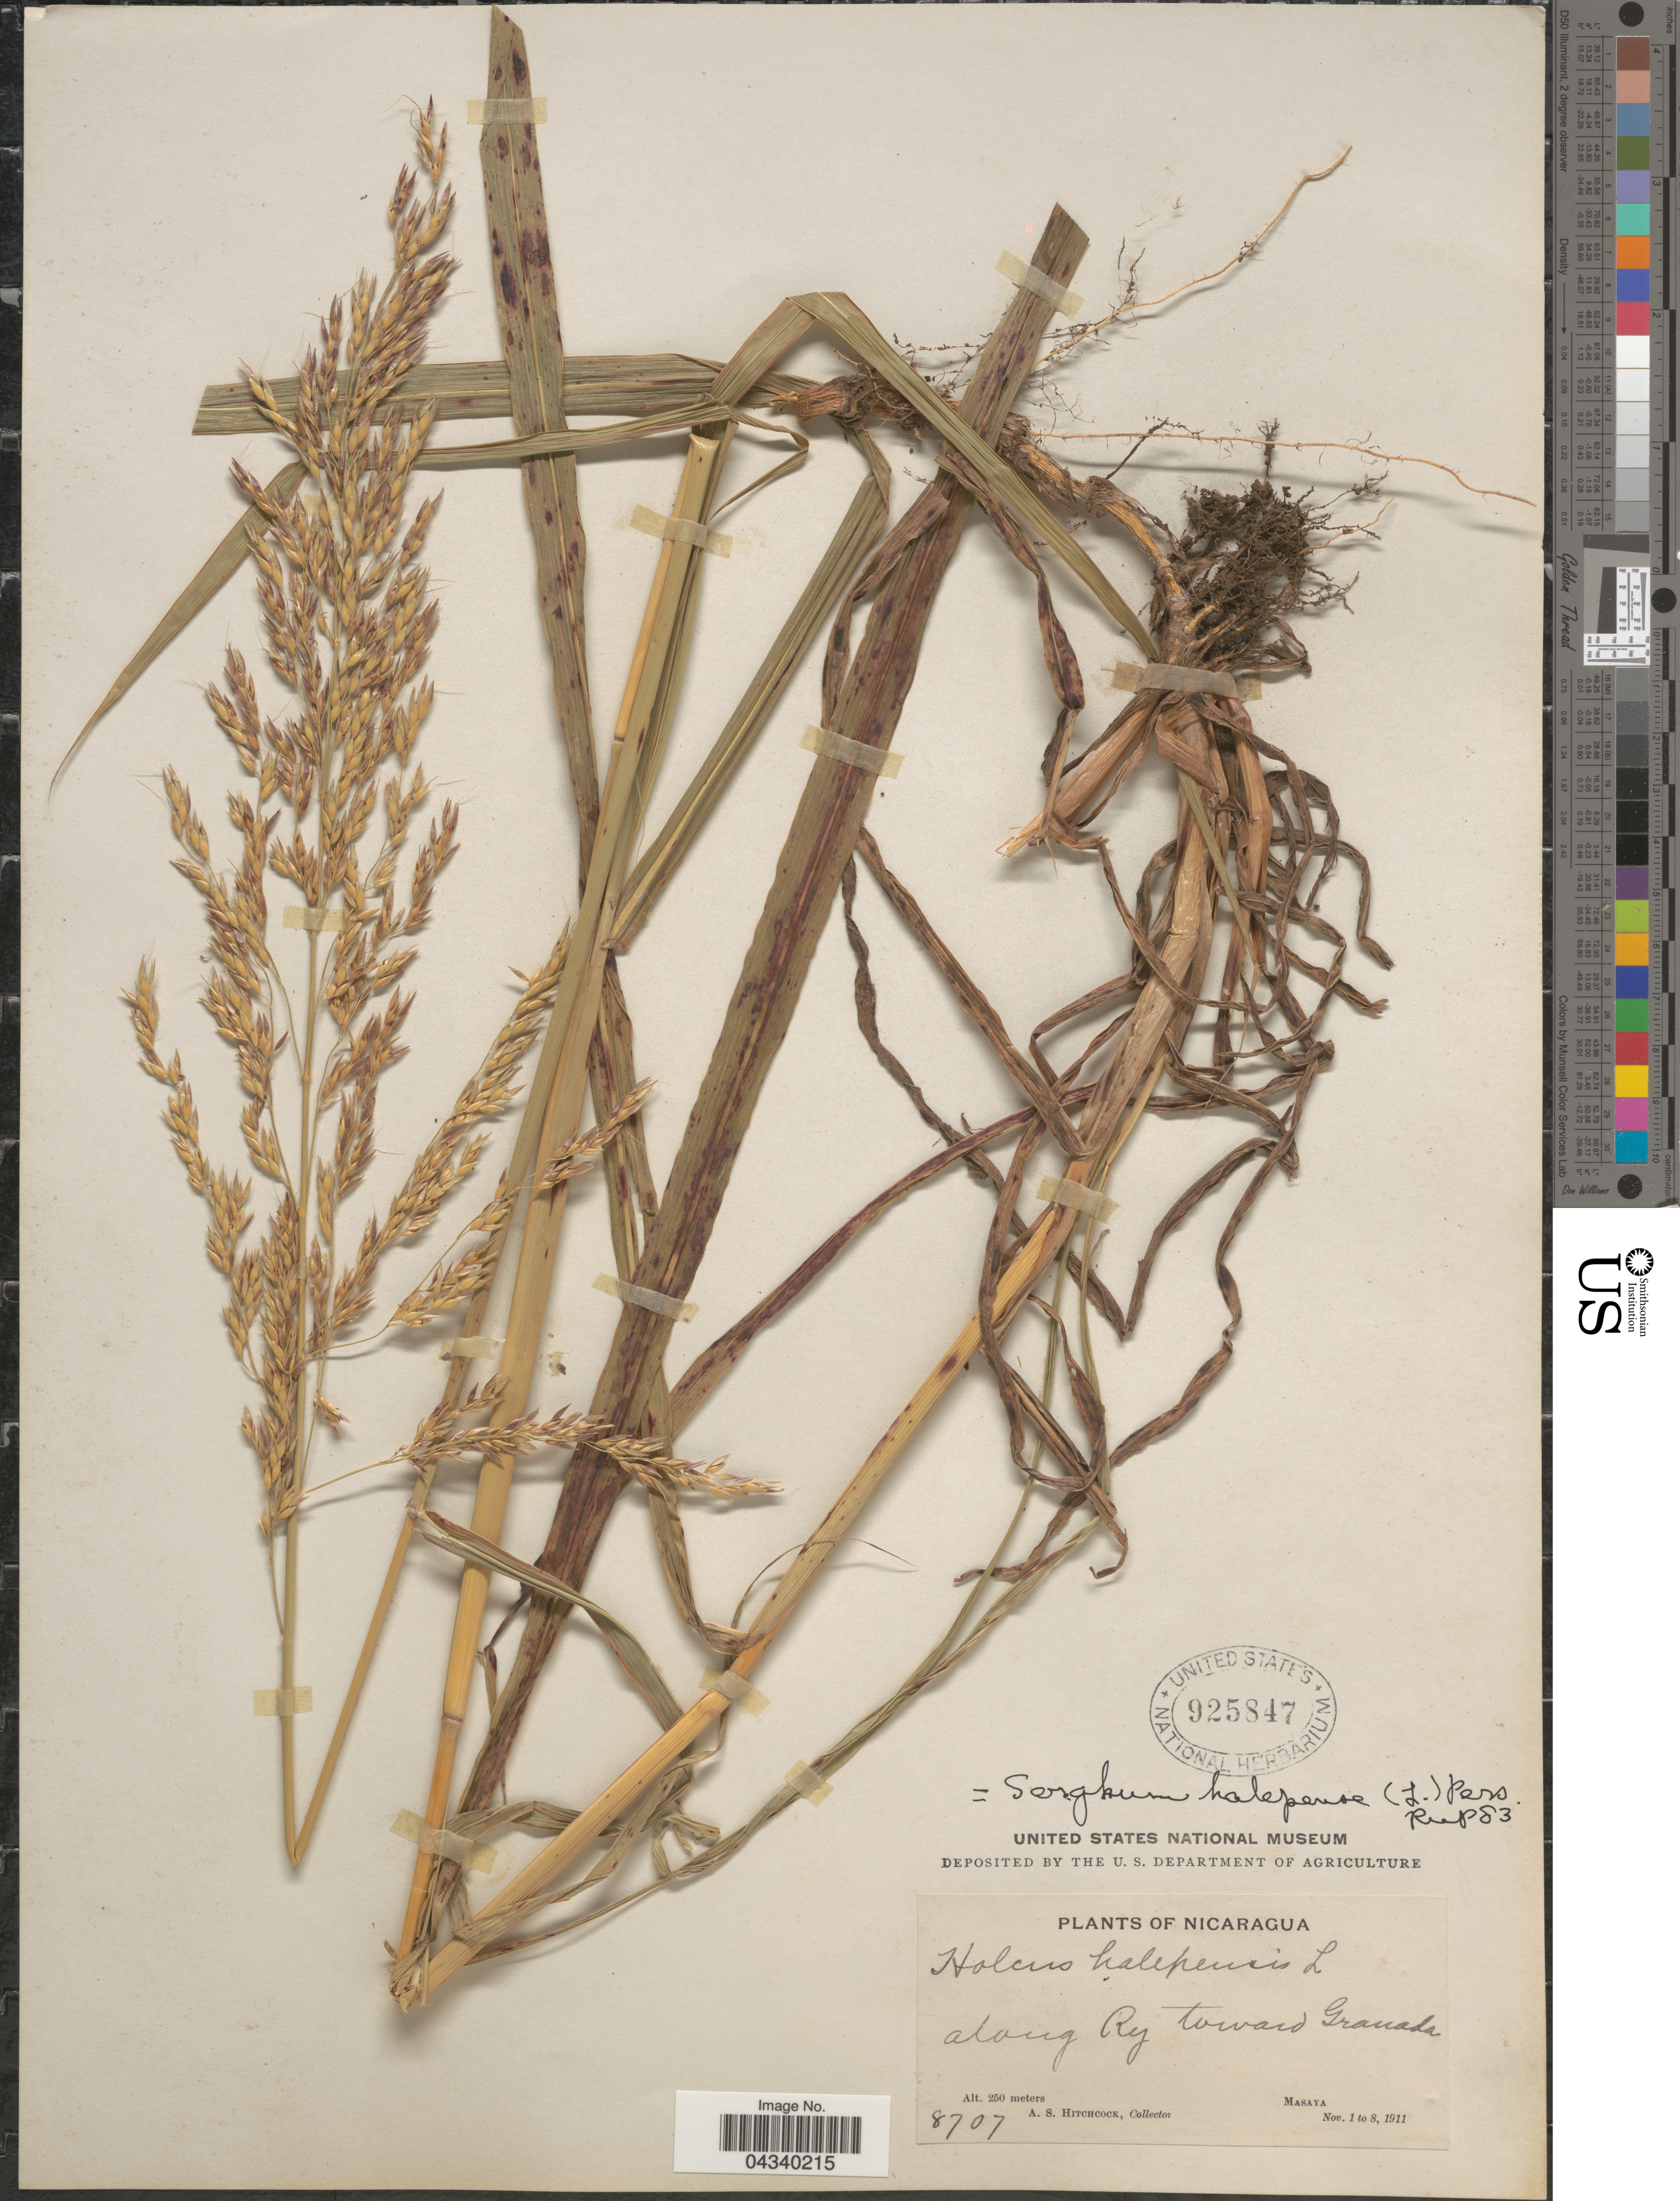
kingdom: Plantae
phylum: Tracheophyta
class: Liliopsida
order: Poales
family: Poaceae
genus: Sorghum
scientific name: Sorghum halepense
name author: (L.) Pers.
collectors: A. S. Hitchcock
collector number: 8707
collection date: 1911-11-01/1911-11-08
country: Nicaragua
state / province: Granada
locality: Along Ry toward Granada.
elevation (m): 250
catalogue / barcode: US 925847